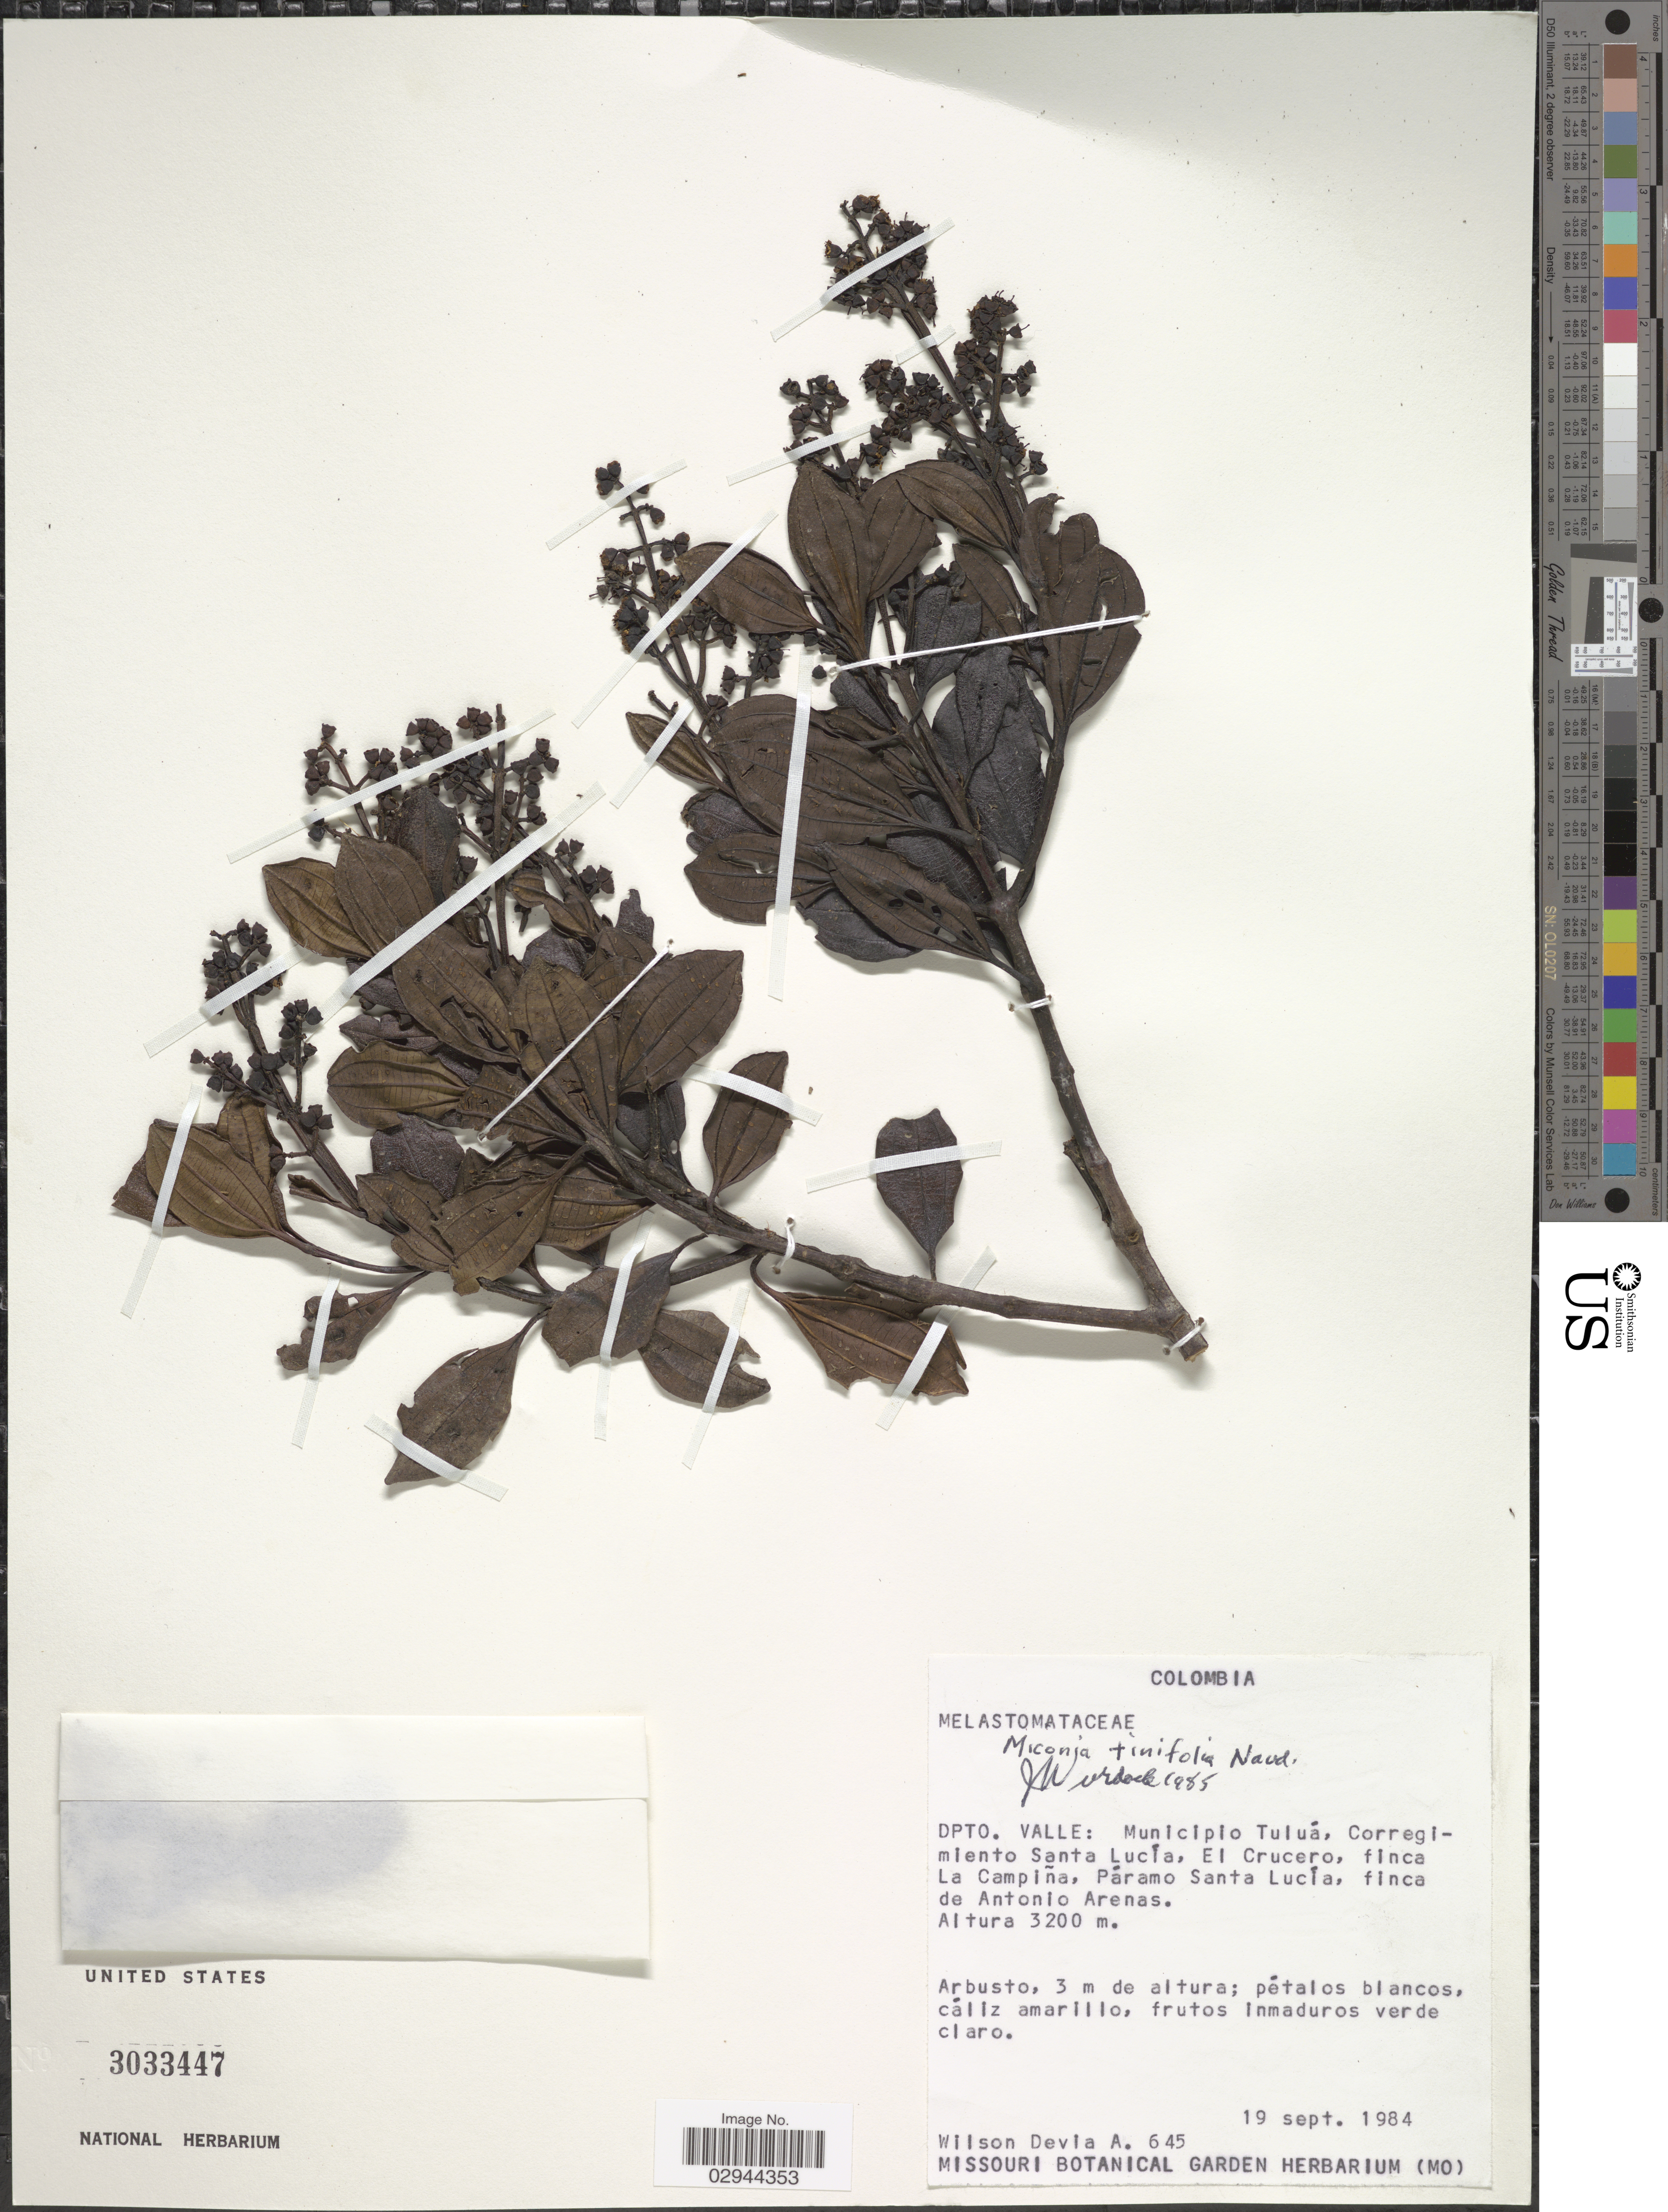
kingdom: Plantae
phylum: Tracheophyta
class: Magnoliopsida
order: Myrtales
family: Melastomataceae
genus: Miconia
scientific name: Miconia tinifolia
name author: Naudin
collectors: W. Devia A.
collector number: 645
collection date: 1984-09-19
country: Colombia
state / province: Valle del Cauca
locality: Dpto. Valle: Municipio Tuluá, Corregimiento Santa Lucía, El Crucero, finca La Campiña, Páramo Santa Lucía, finca de Antonio Arenas.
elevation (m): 3200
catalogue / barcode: US 3033447